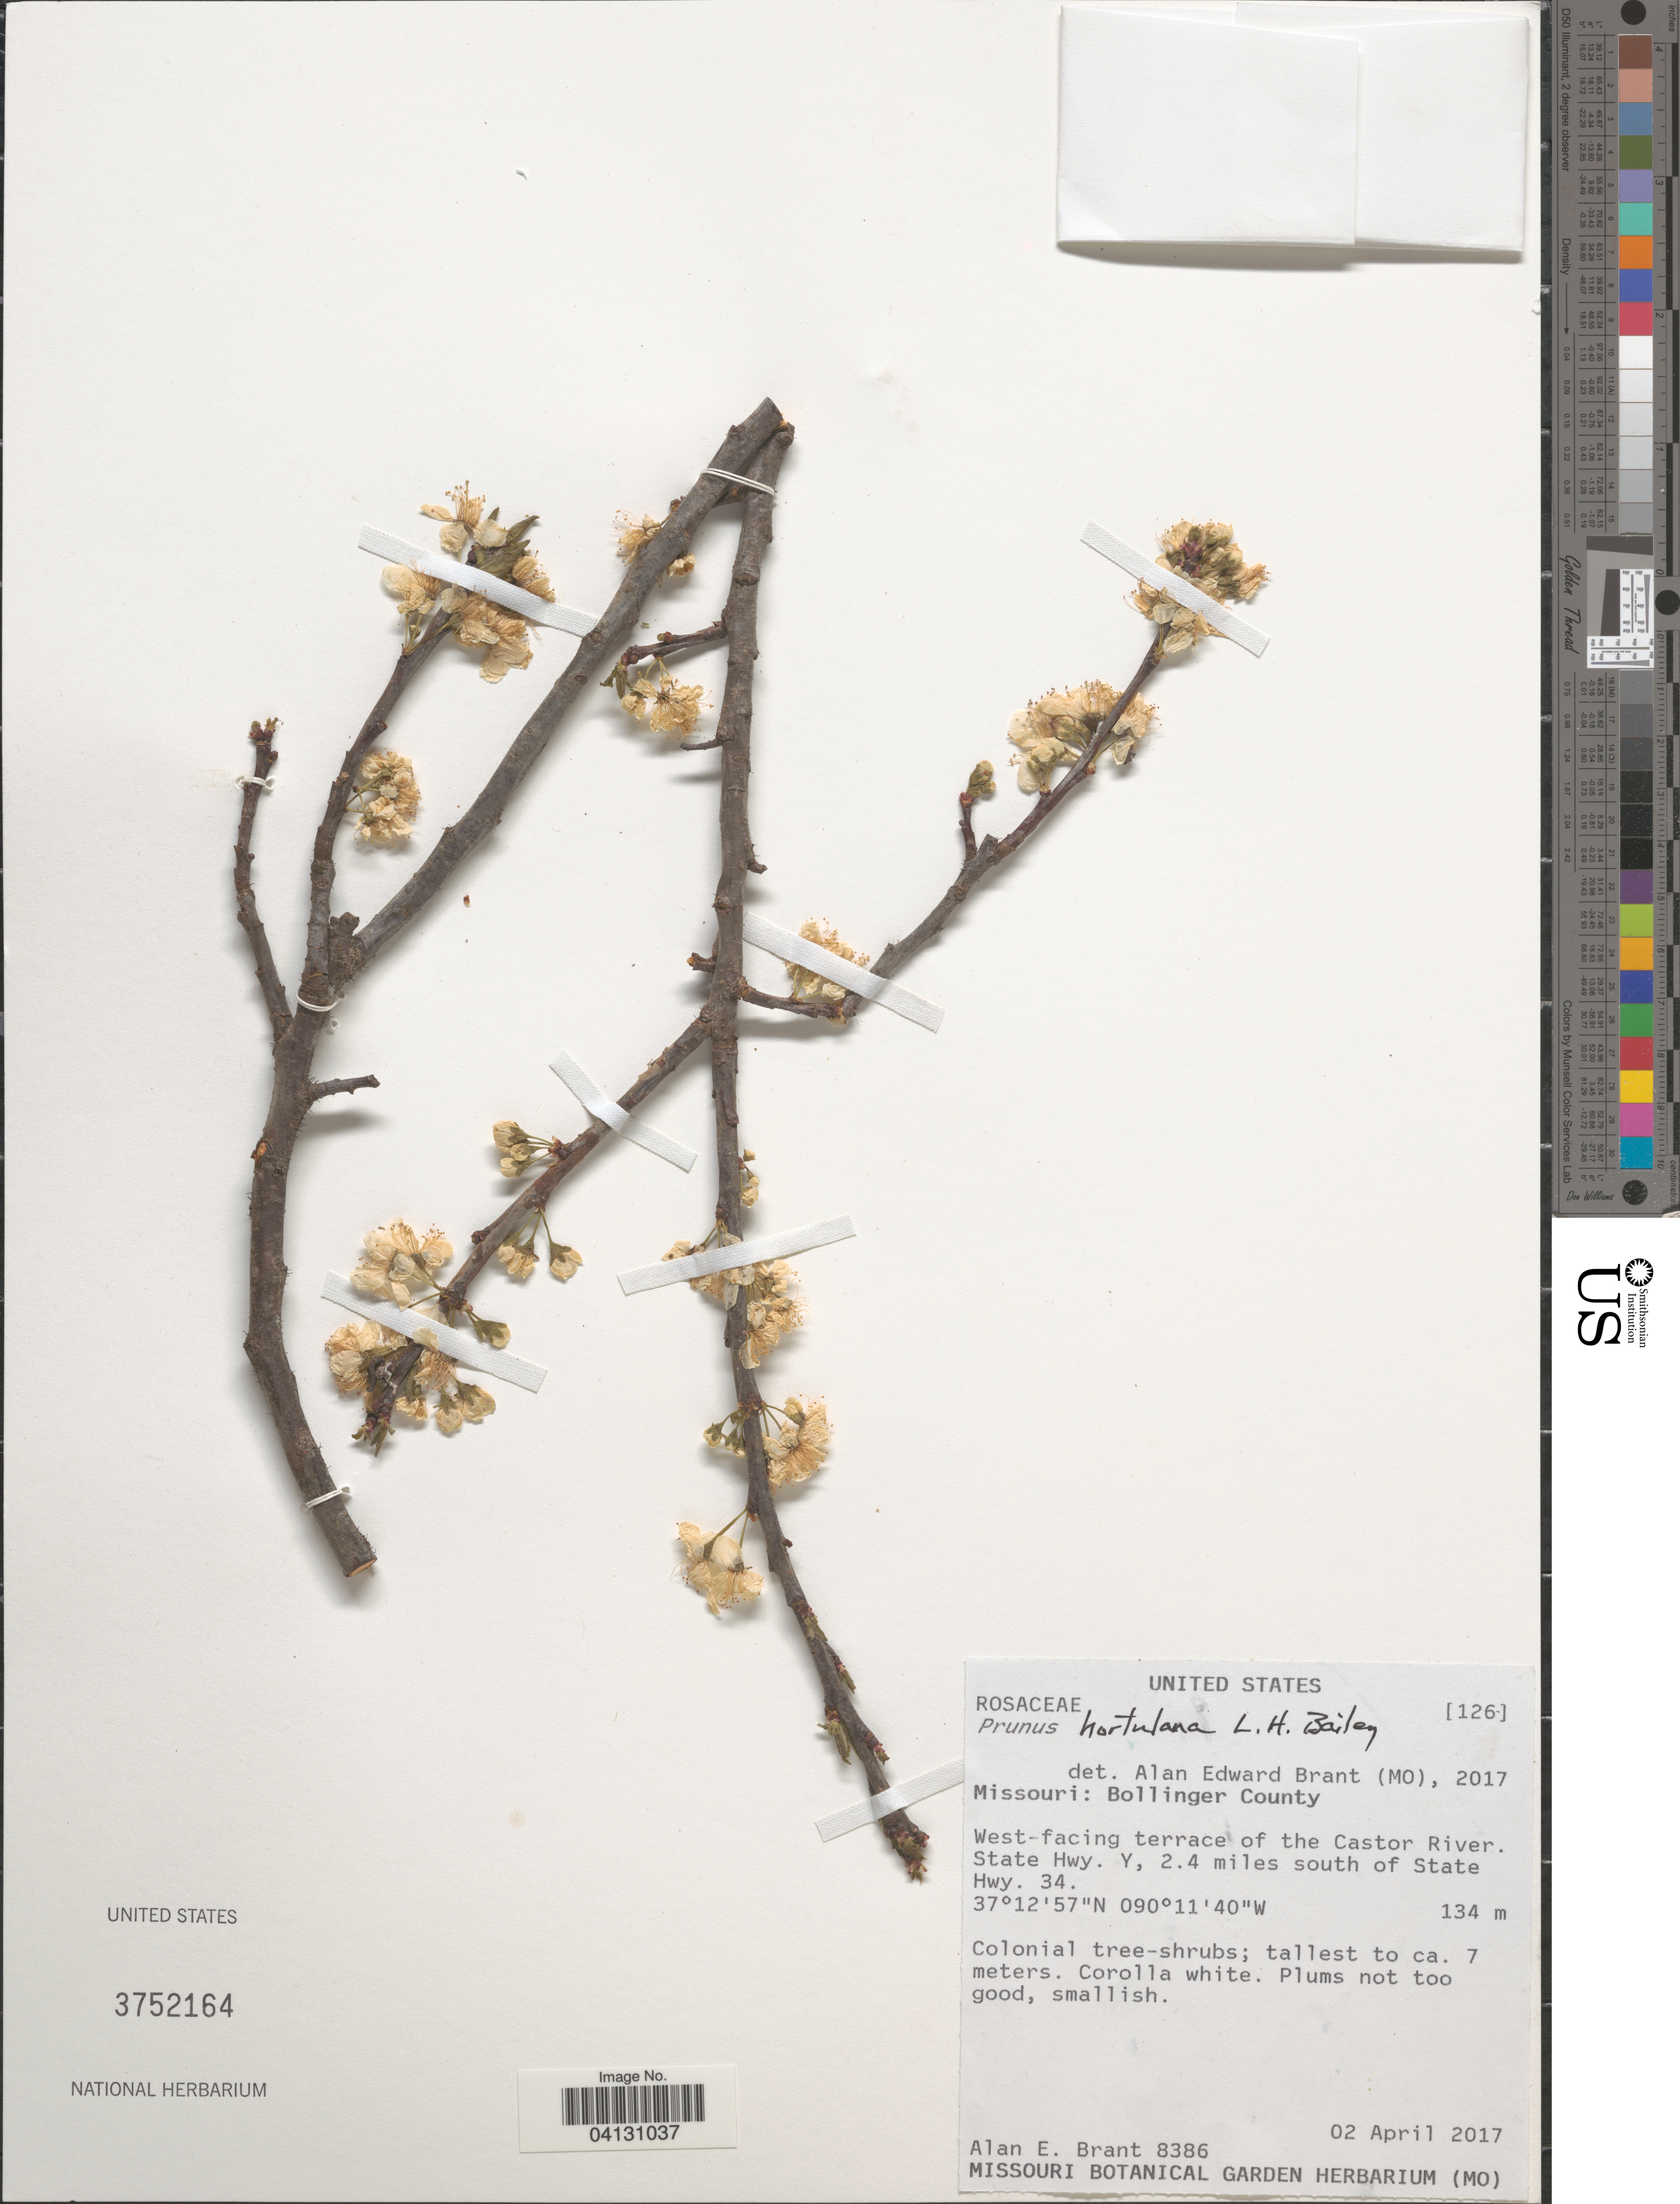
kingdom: Plantae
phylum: Tracheophyta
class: Magnoliopsida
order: Rosales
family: Rosaceae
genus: Prunus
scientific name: Prunus hortulana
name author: L.H. Bailey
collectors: A. Brant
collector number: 8386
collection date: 2017-04-02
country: United States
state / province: Missouri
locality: Bollinger County. West-facing terrace of the Castor River. State Hwy. Y, 2.4 miles south of State Hwy. 34.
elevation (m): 134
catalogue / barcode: US 3752164